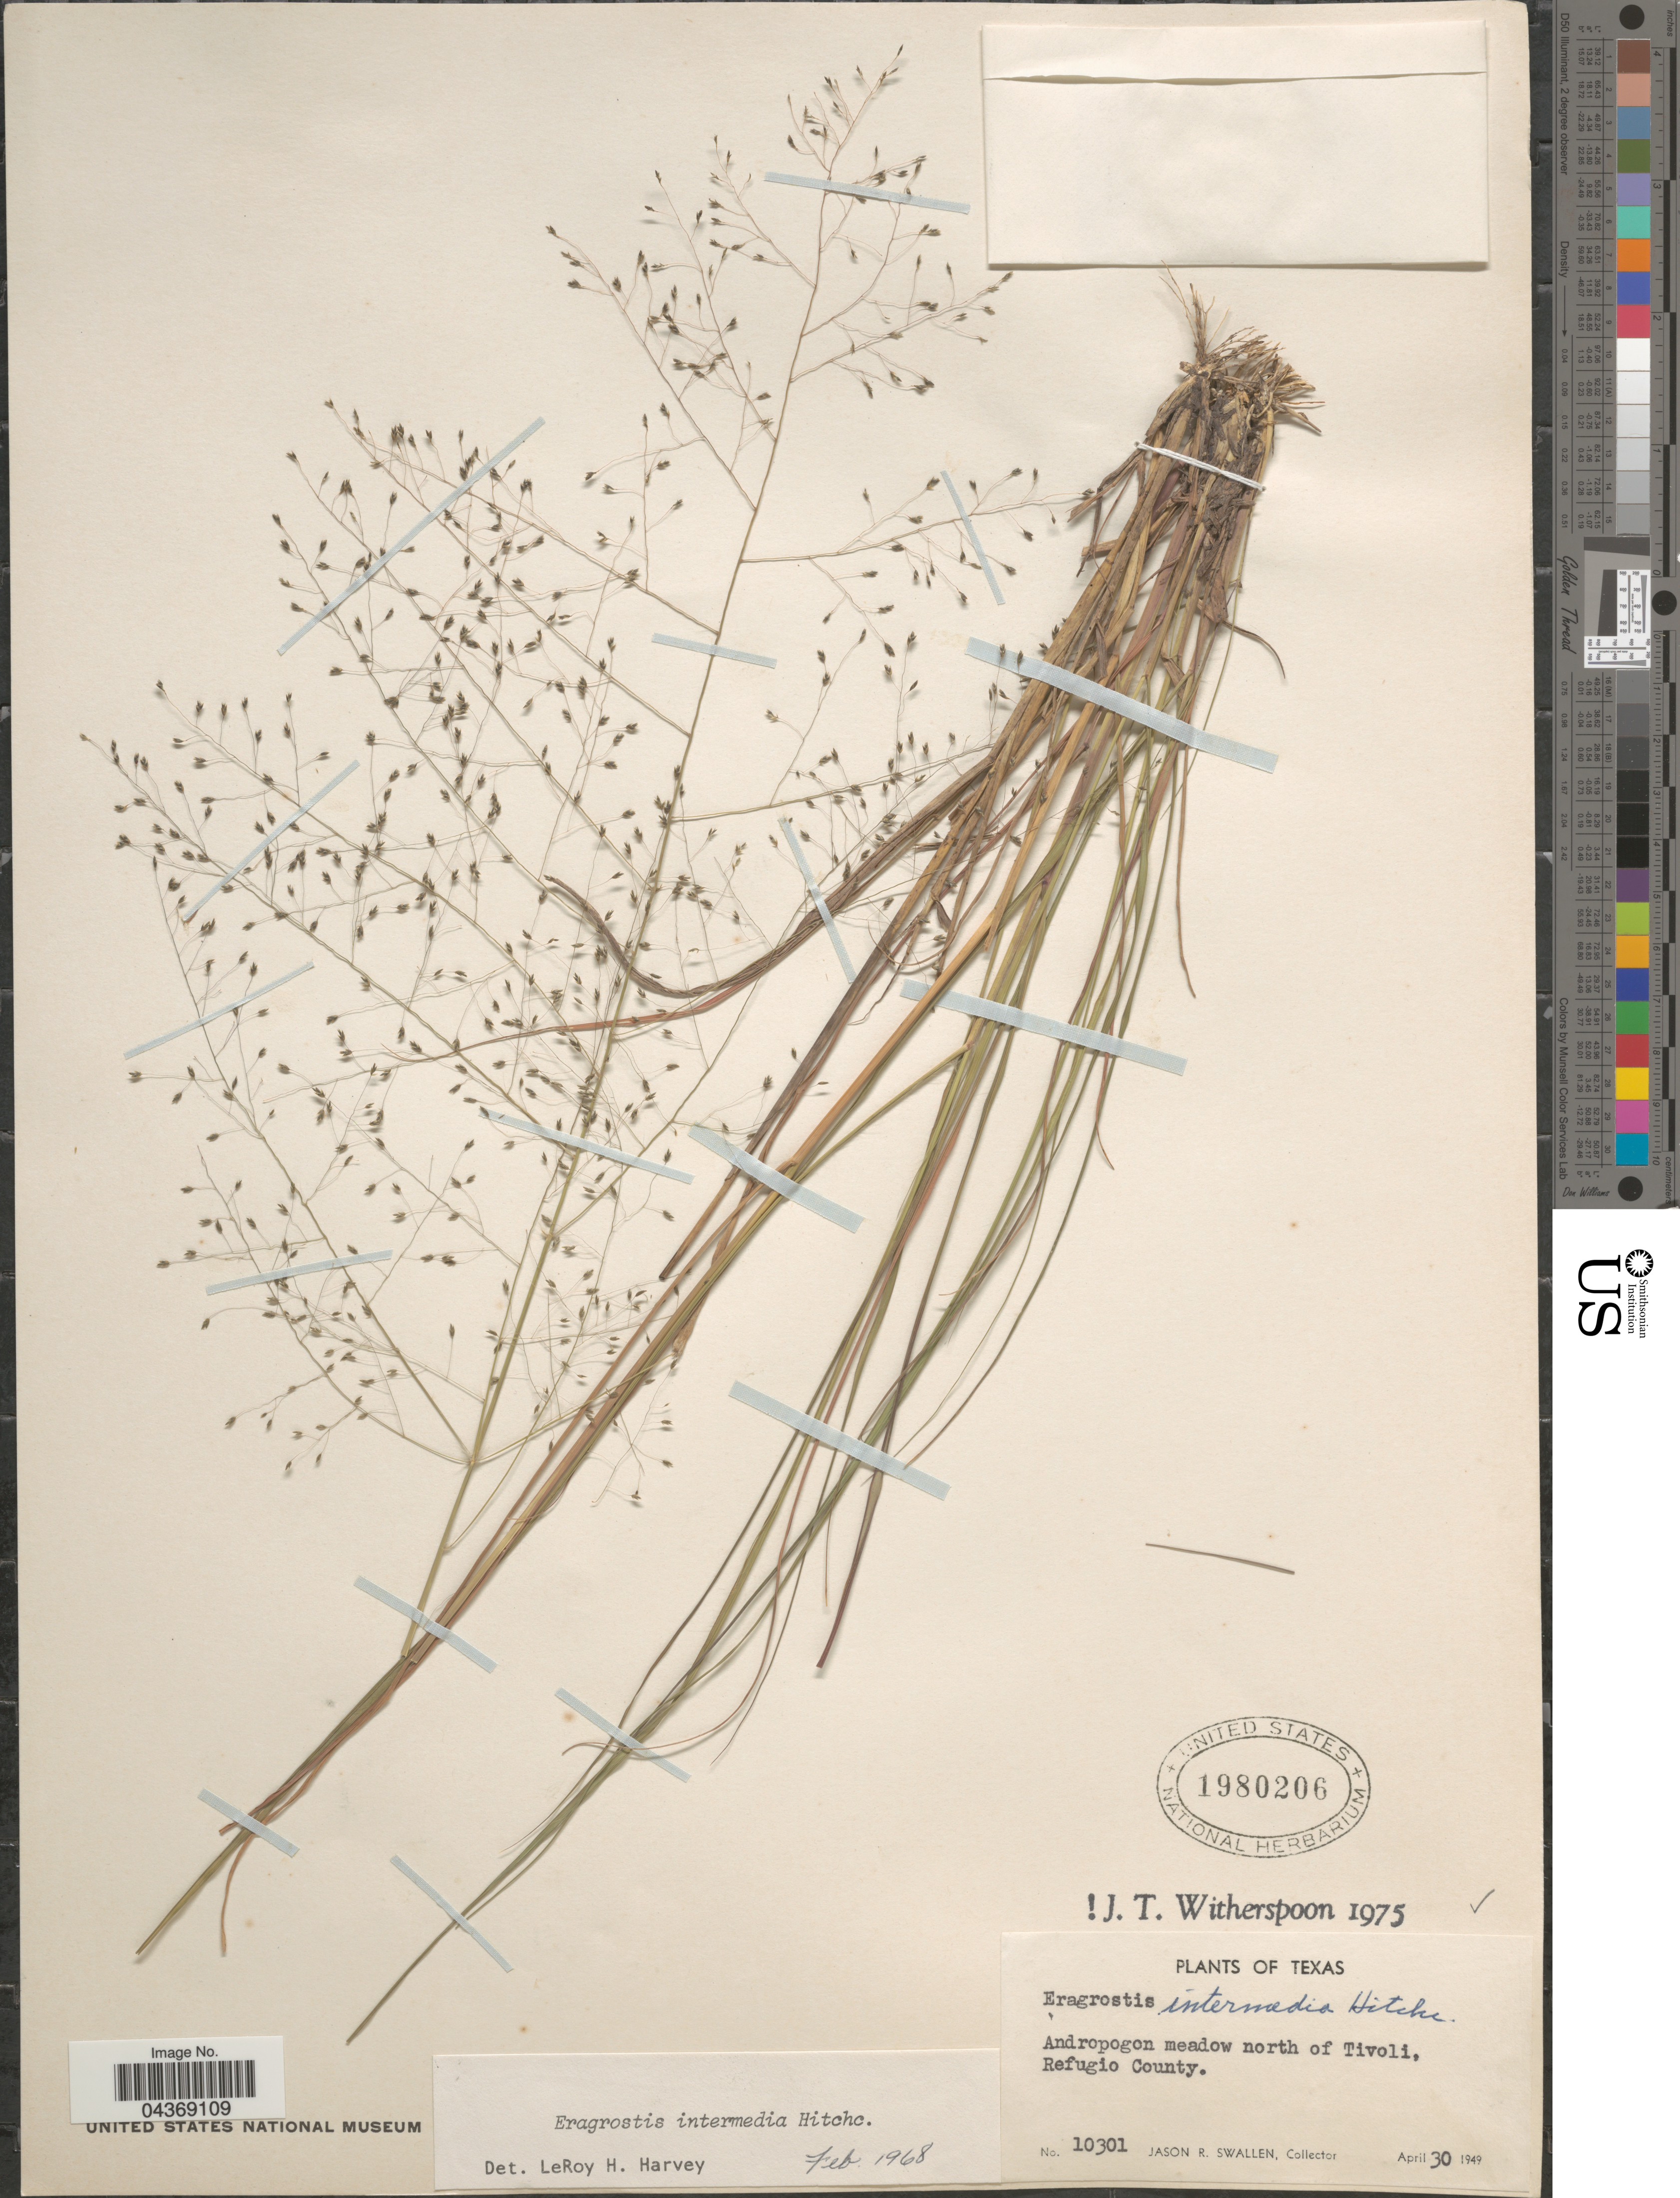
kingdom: Plantae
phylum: Tracheophyta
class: Liliopsida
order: Poales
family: Poaceae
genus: Eragrostis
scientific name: Eragrostis intermedia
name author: Hitchc.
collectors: J. R. Swallen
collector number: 10301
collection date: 1949-04-30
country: United States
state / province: Texas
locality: Andropogon meadow north of Tivoli, Refugio County.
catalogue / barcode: US 1980206